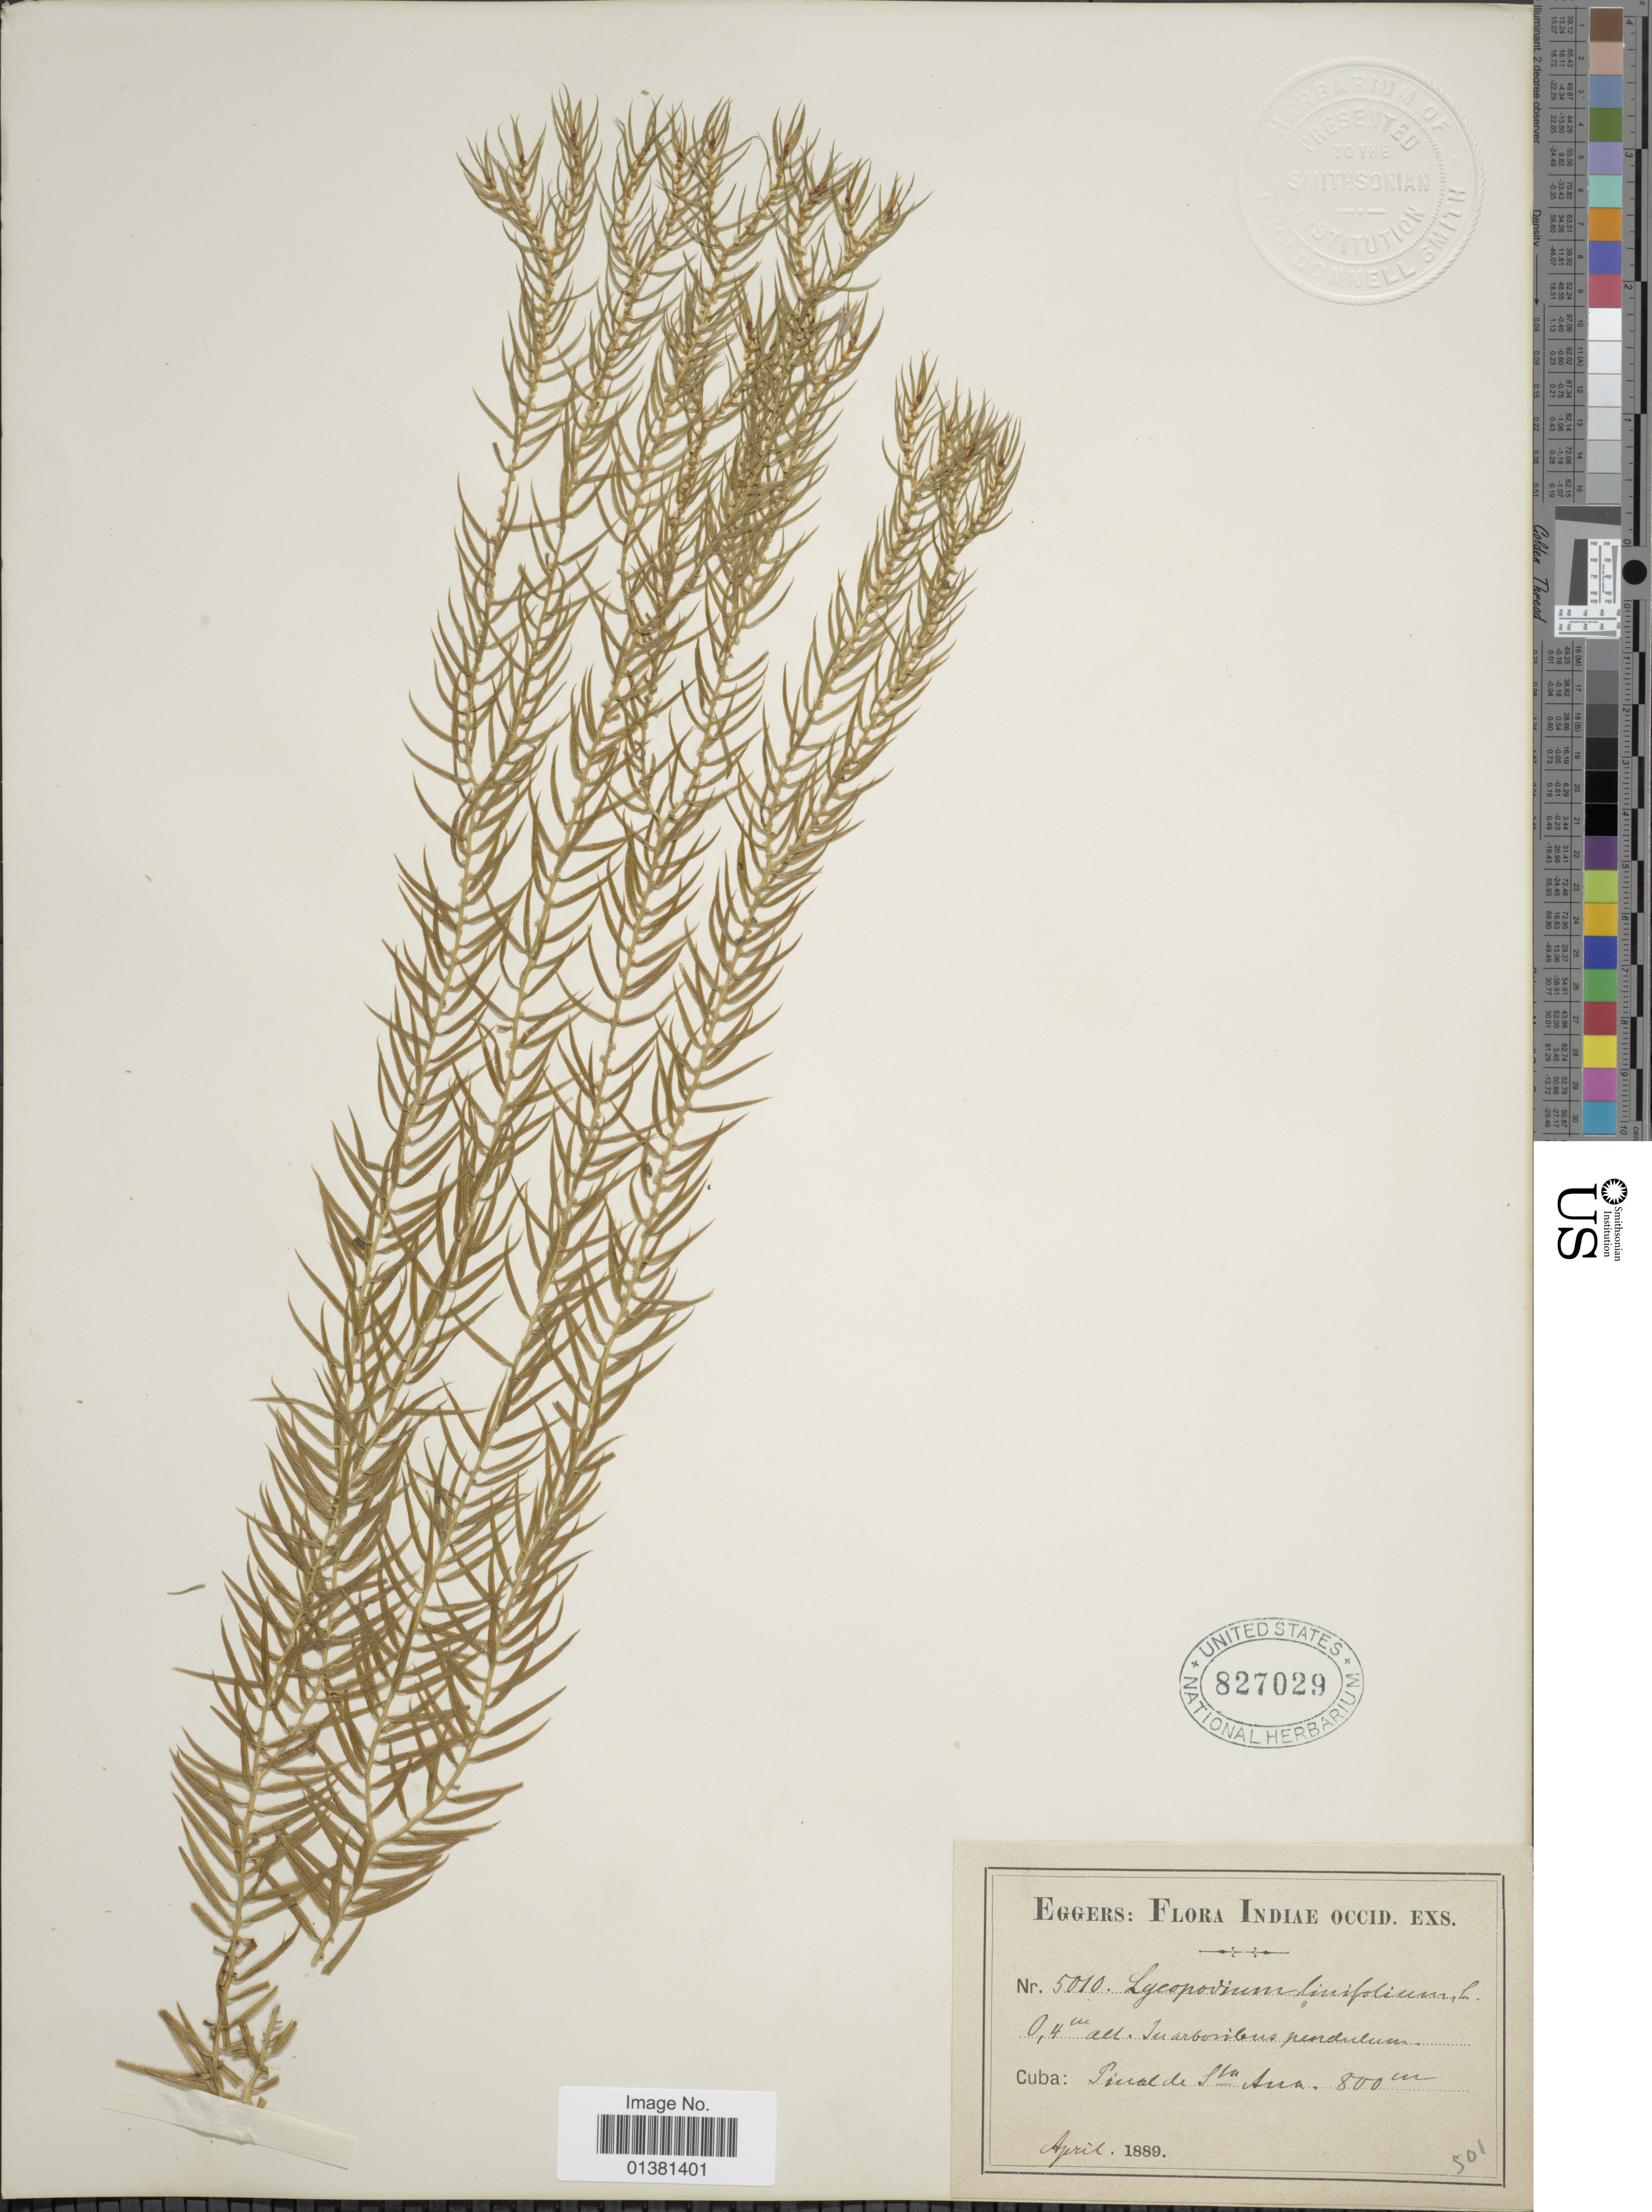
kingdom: Plantae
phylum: Tracheophyta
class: Lycopodiopsida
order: Lycopodiales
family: Lycopodiaceae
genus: Phlegmariurus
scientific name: Phlegmariurus linifolius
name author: (L.) B. Øllg.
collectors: -. Eggers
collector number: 5010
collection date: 1889-04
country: Cuba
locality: Pieral de St Ana Indiae Occid.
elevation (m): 800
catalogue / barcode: US 827029